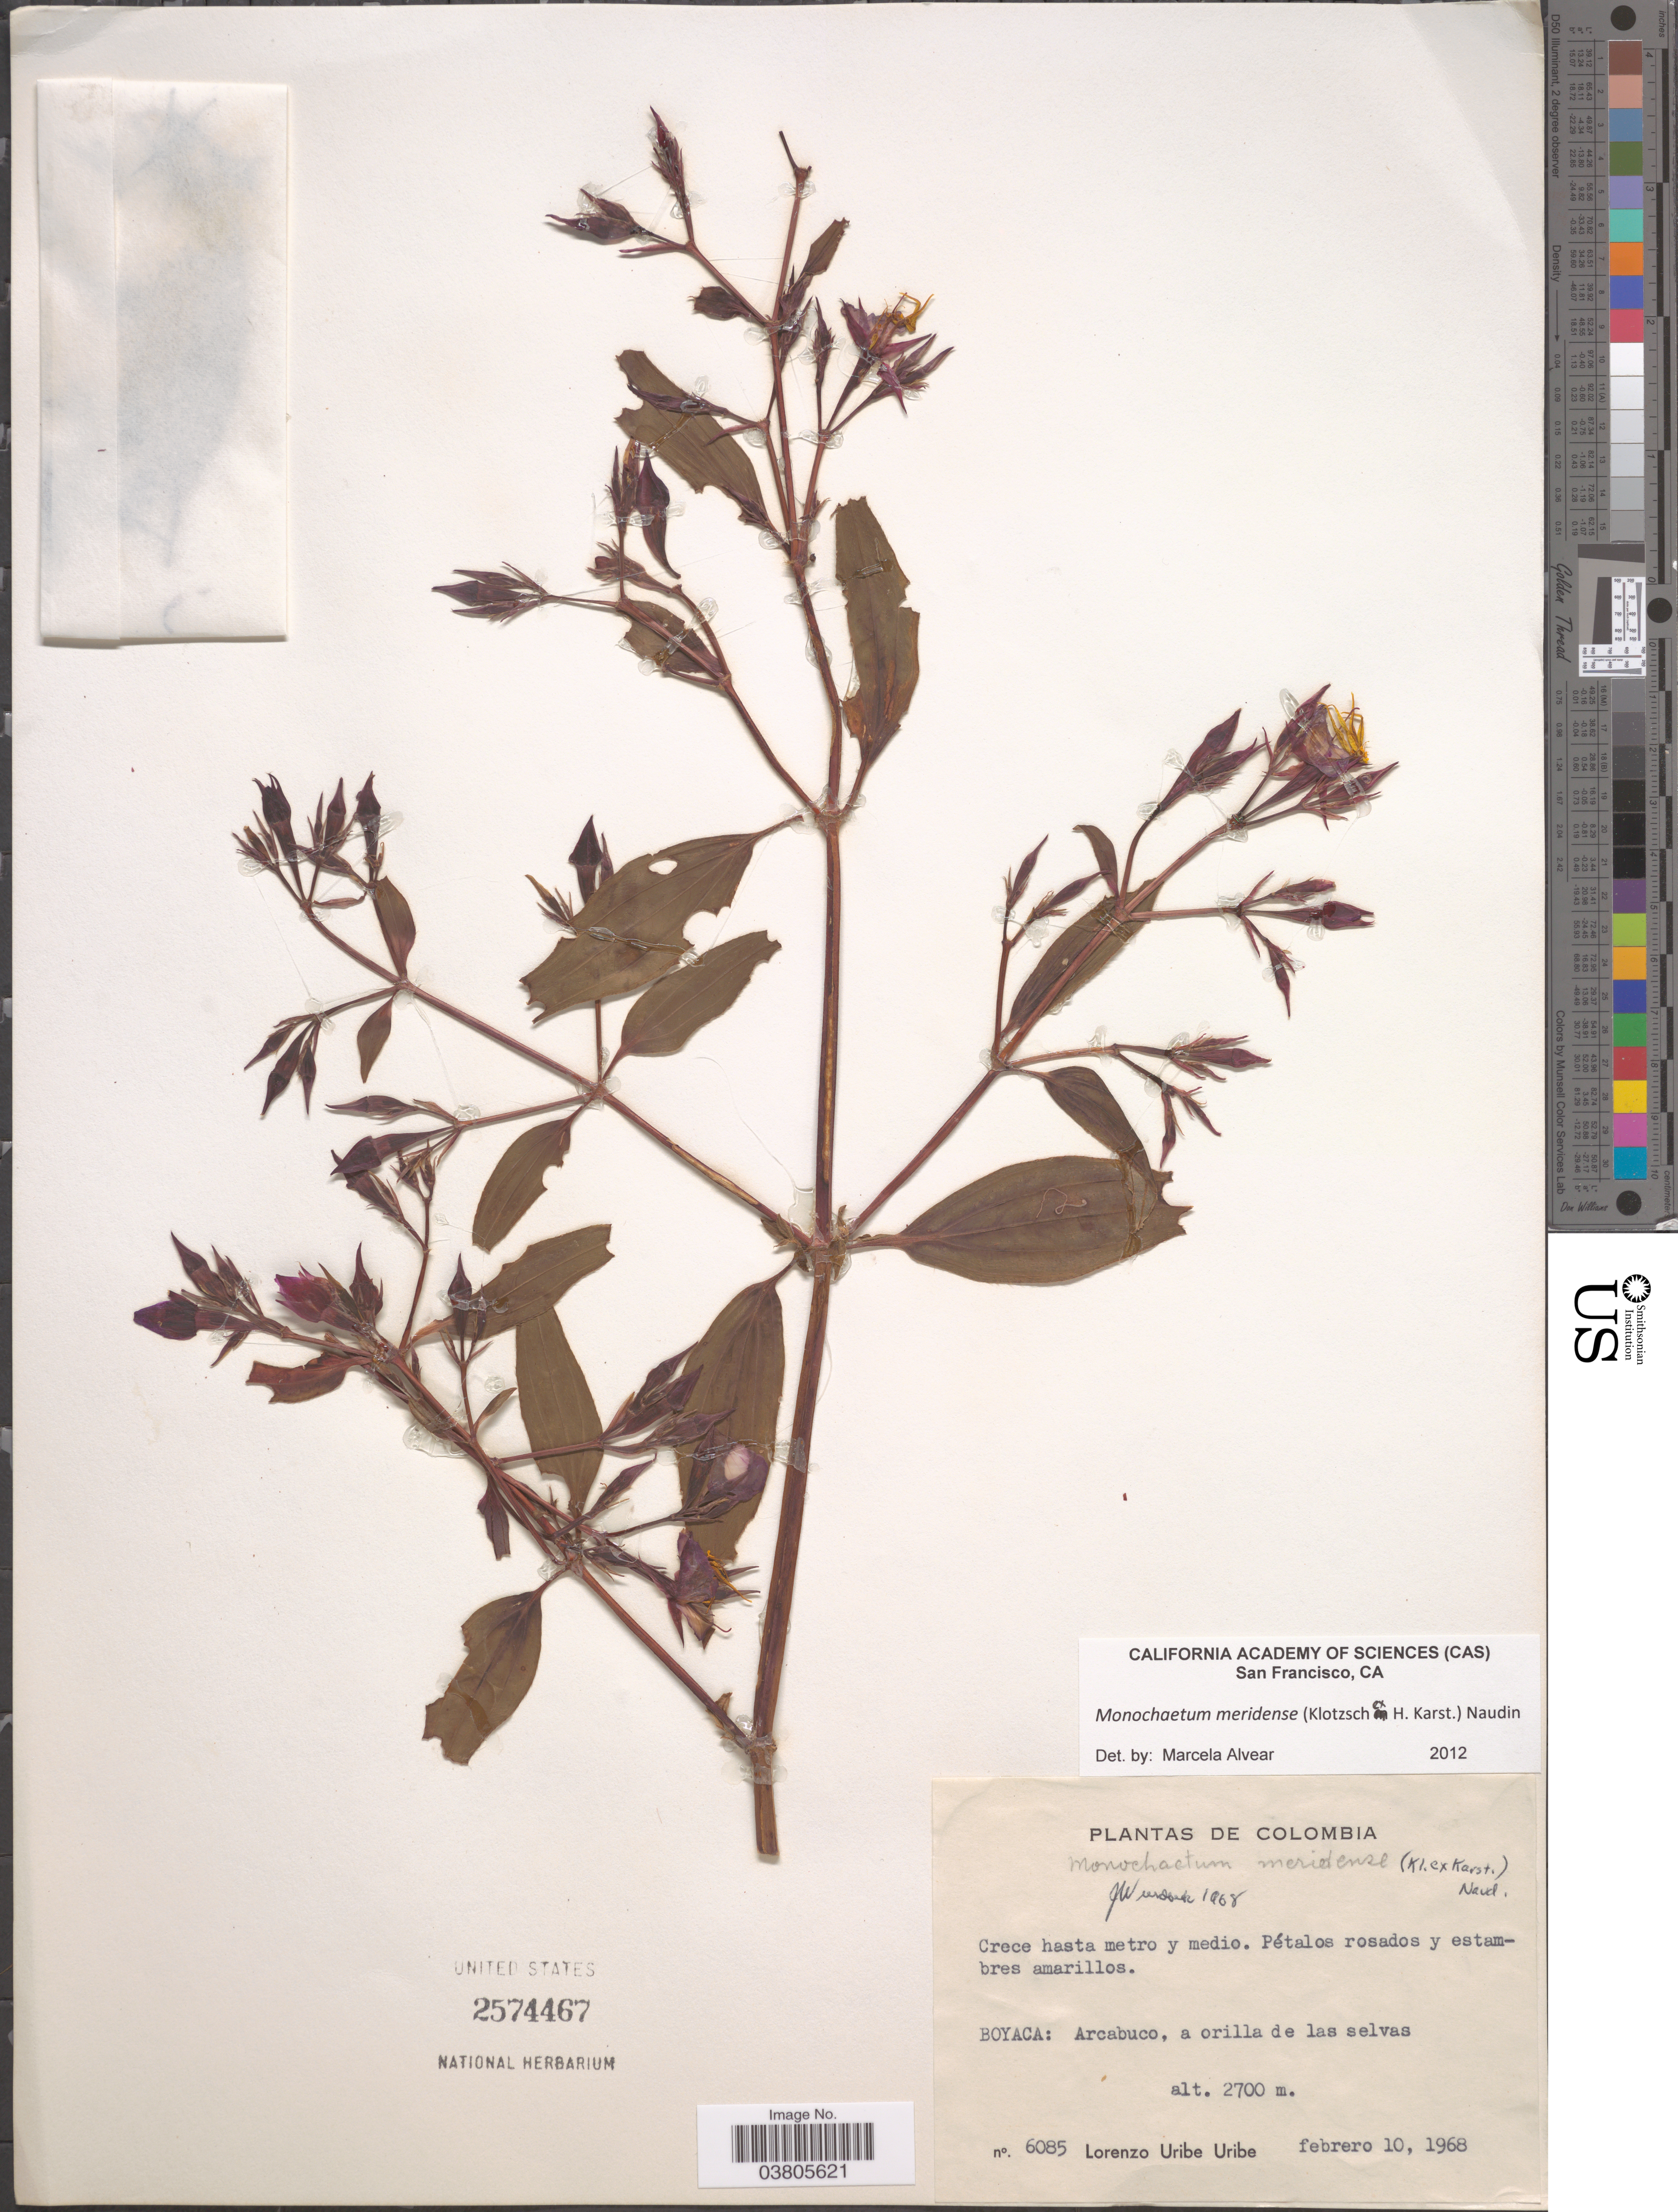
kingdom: Plantae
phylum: Tracheophyta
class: Magnoliopsida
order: Myrtales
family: Melastomataceae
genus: Monochaetum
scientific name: Monochaetum meridense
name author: (H. Karst.) Naudin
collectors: L. Uribe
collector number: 6085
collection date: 1968-02-10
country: Colombia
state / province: Boyacá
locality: Arcabuco, a orilla de las selvas.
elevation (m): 2700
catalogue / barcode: US 2574467